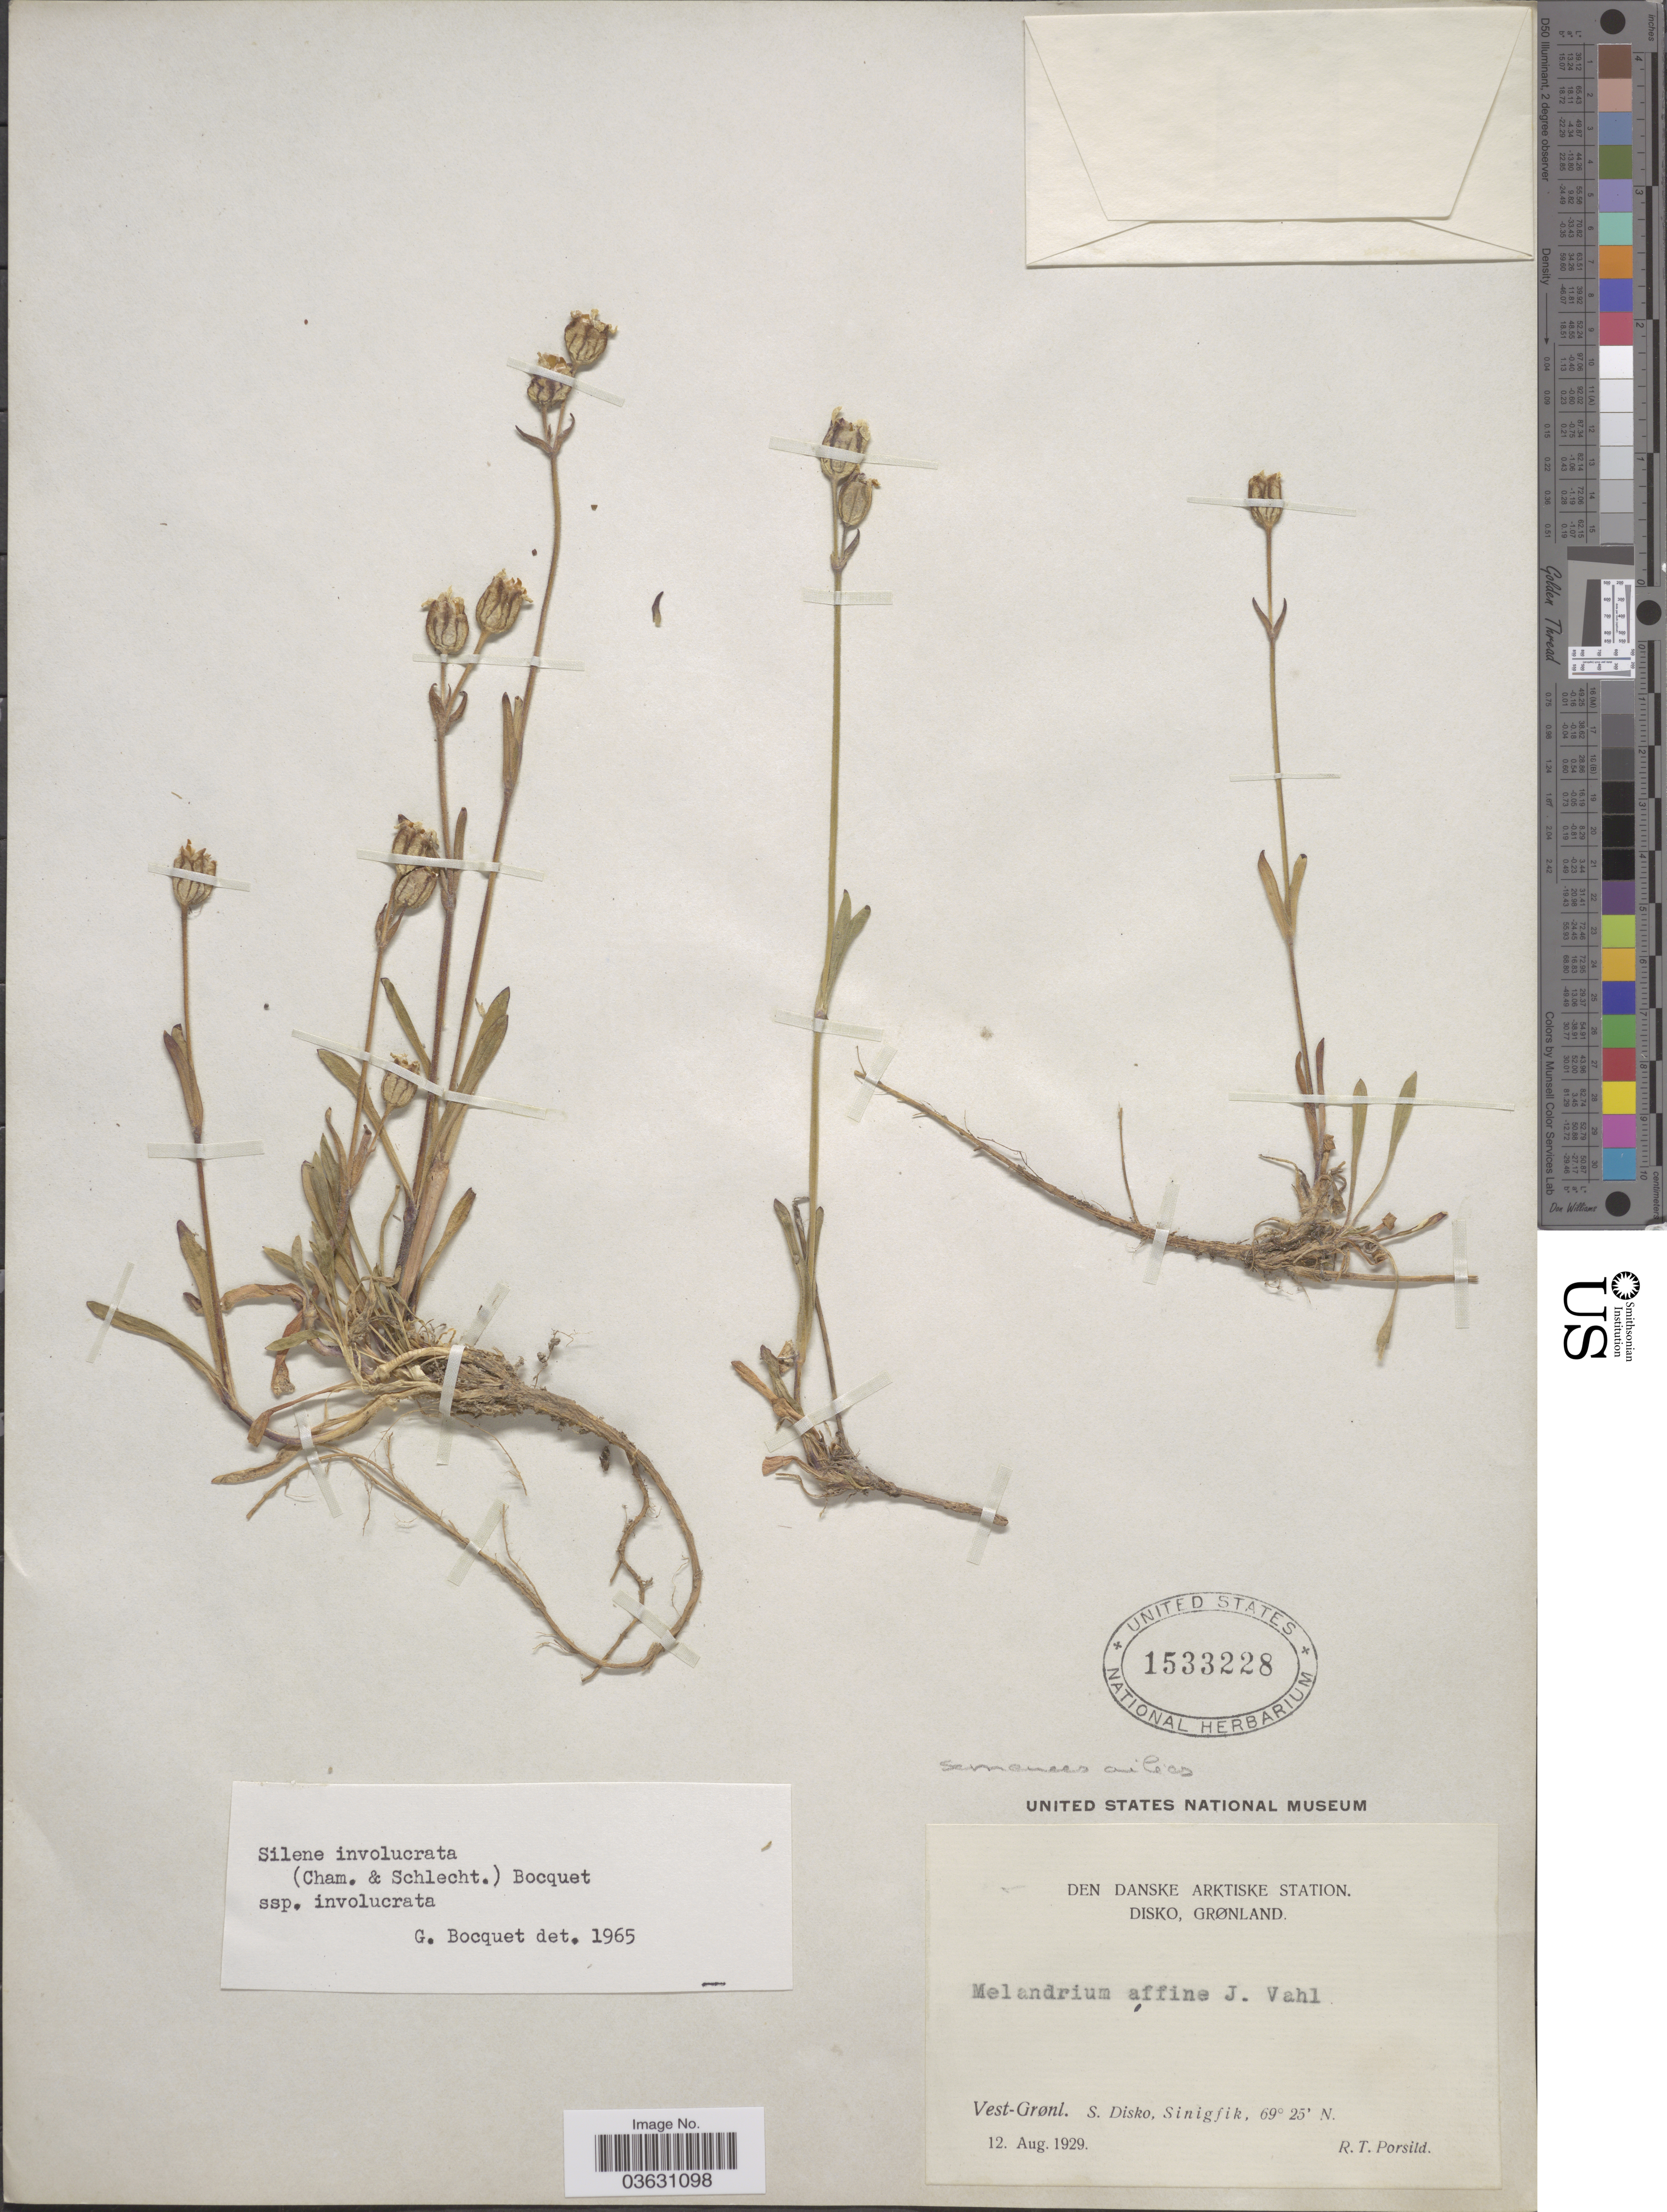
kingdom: Plantae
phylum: Tracheophyta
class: Magnoliopsida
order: Caryophyllales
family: Caryophyllaceae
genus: Silene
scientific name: Silene involucrata subsp. involucrata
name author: (Cham. & Schltdl.) Bocquet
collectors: R. T. Porsild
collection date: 1929-08-12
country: Greenland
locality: Den Danske Arktiske Station. Disko, Grønland. Vest-Grønl. S. Disko, Sinigfik.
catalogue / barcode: US 1533228